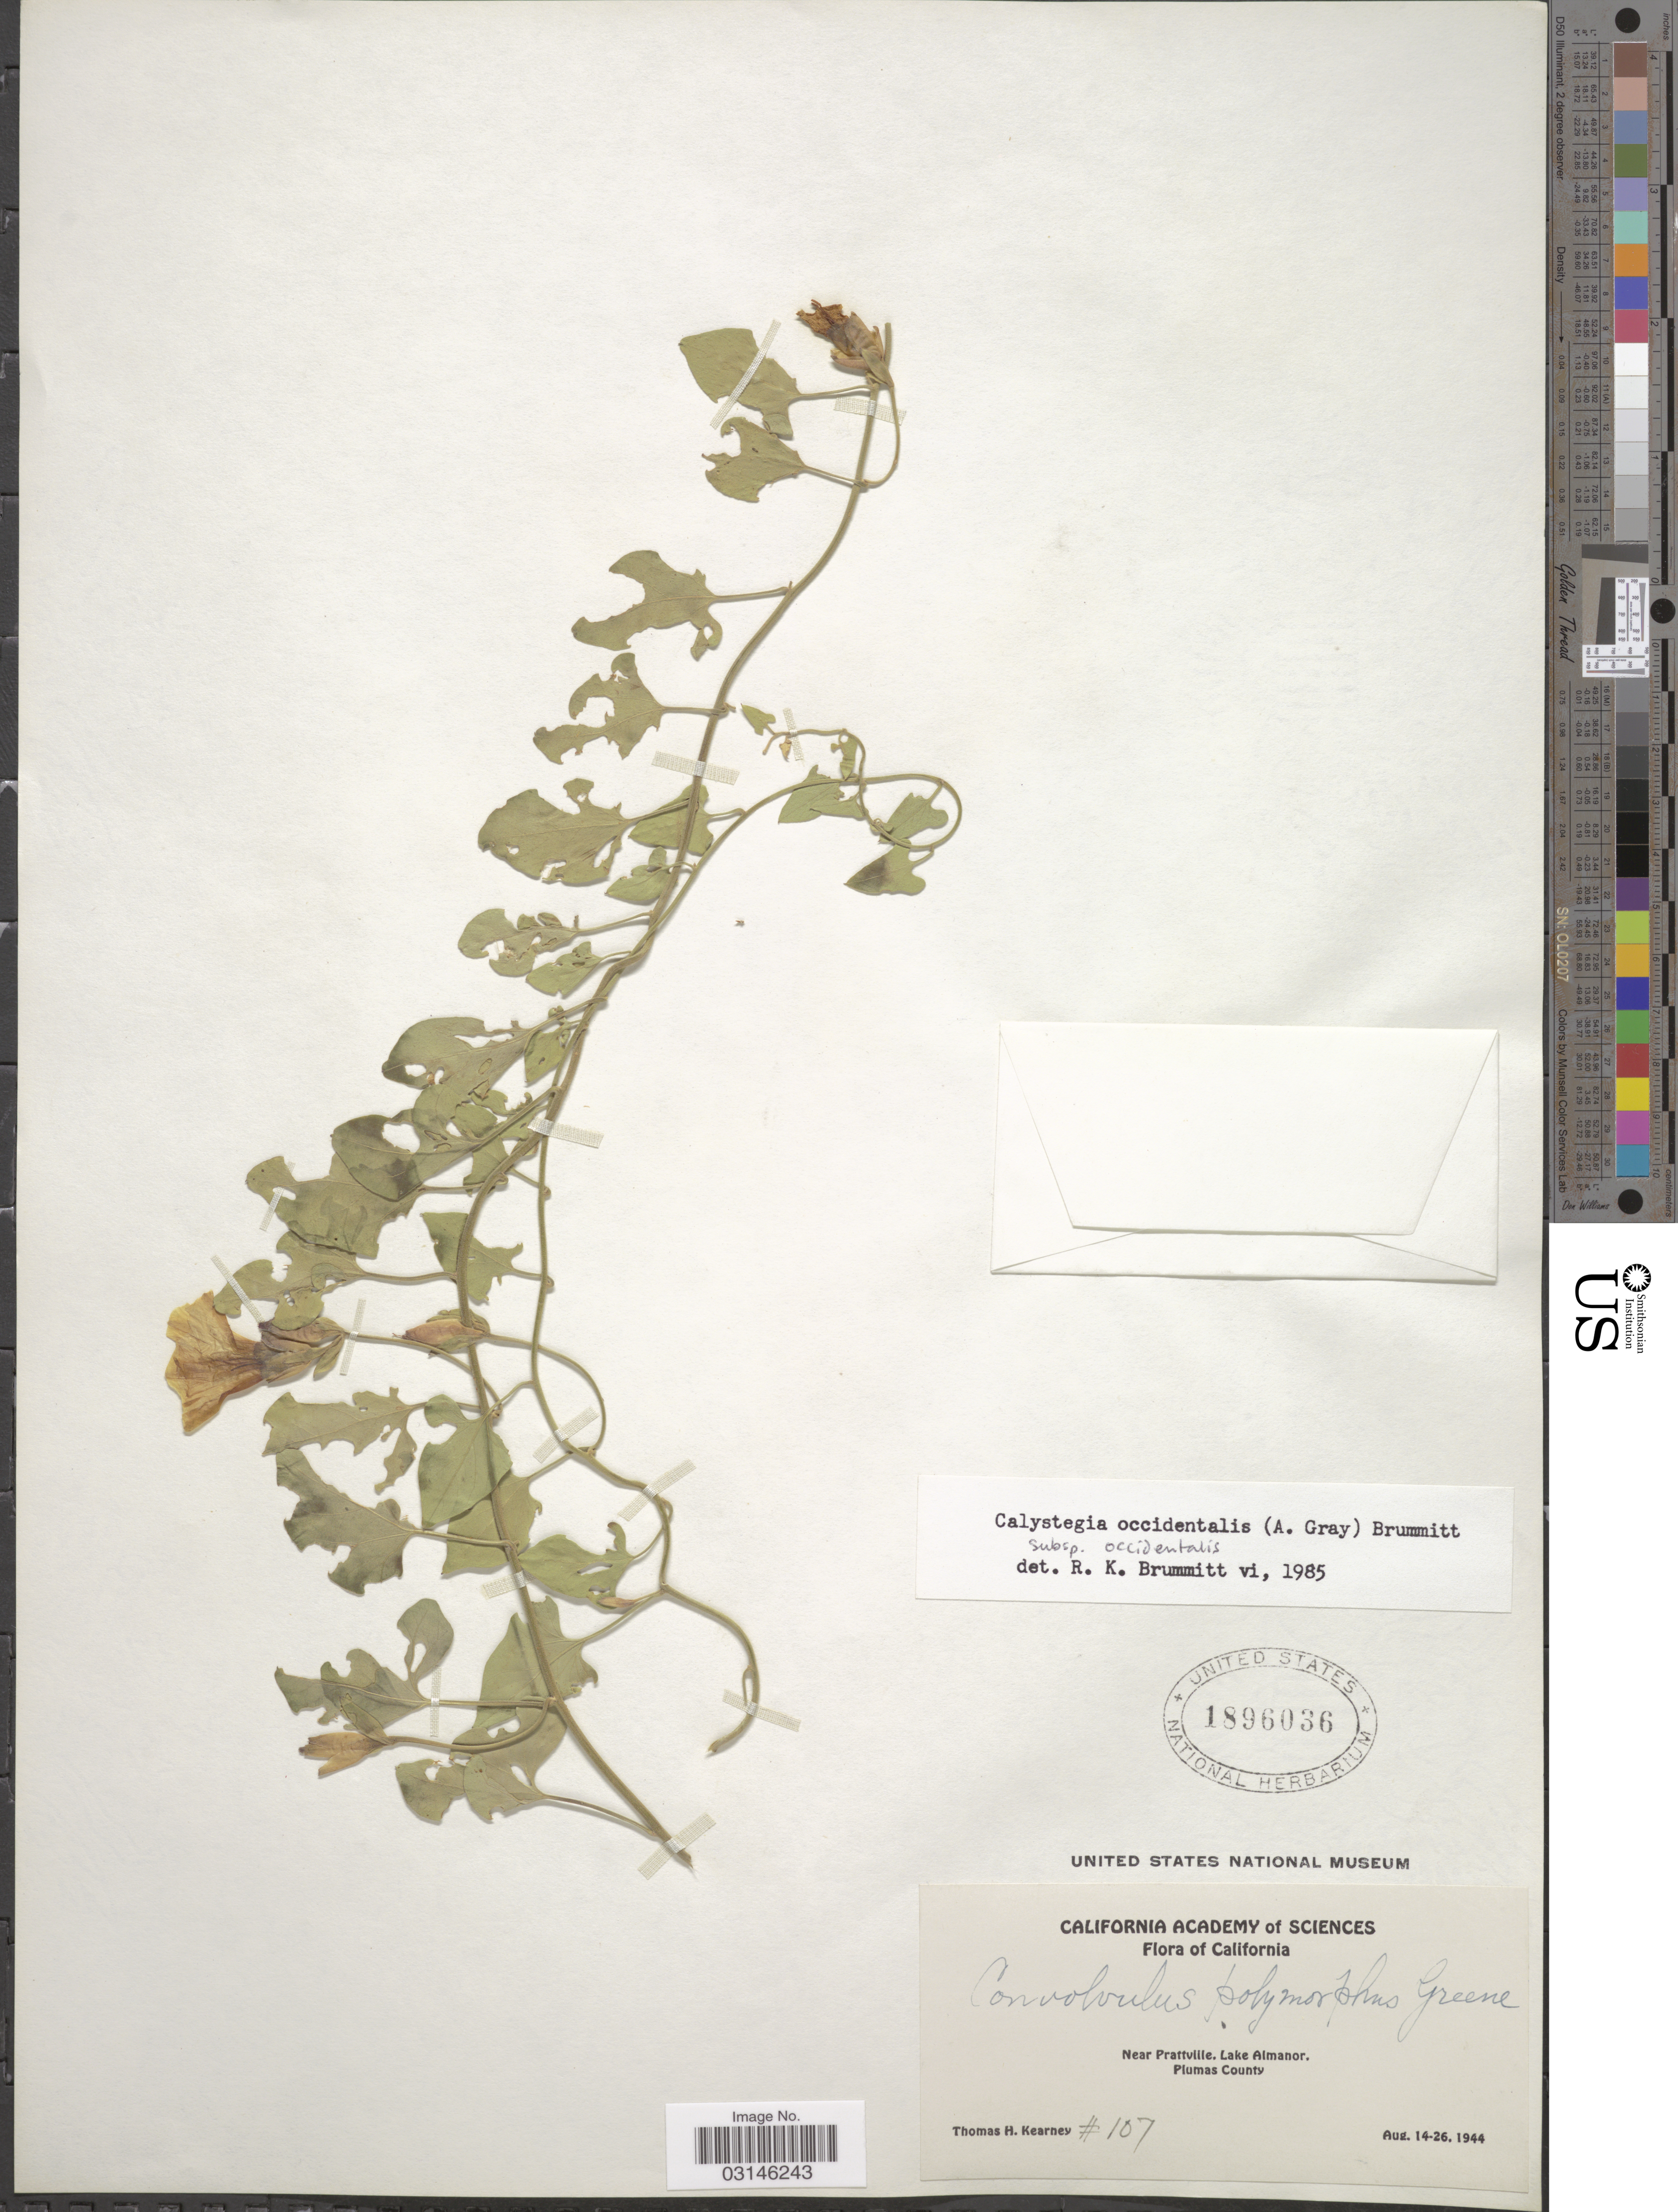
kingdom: Plantae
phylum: Tracheophyta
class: Magnoliopsida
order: Solanales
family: Convolvulaceae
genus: Calystegia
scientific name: Calystegia occidentalis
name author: (A. Gray) Brummitt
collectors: T. H. Kearney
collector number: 107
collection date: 1944-08-14/1944-08-26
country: United States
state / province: California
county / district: Plumas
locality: Near Prattville, Lake Almanor. Plumas County.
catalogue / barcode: US 1896036